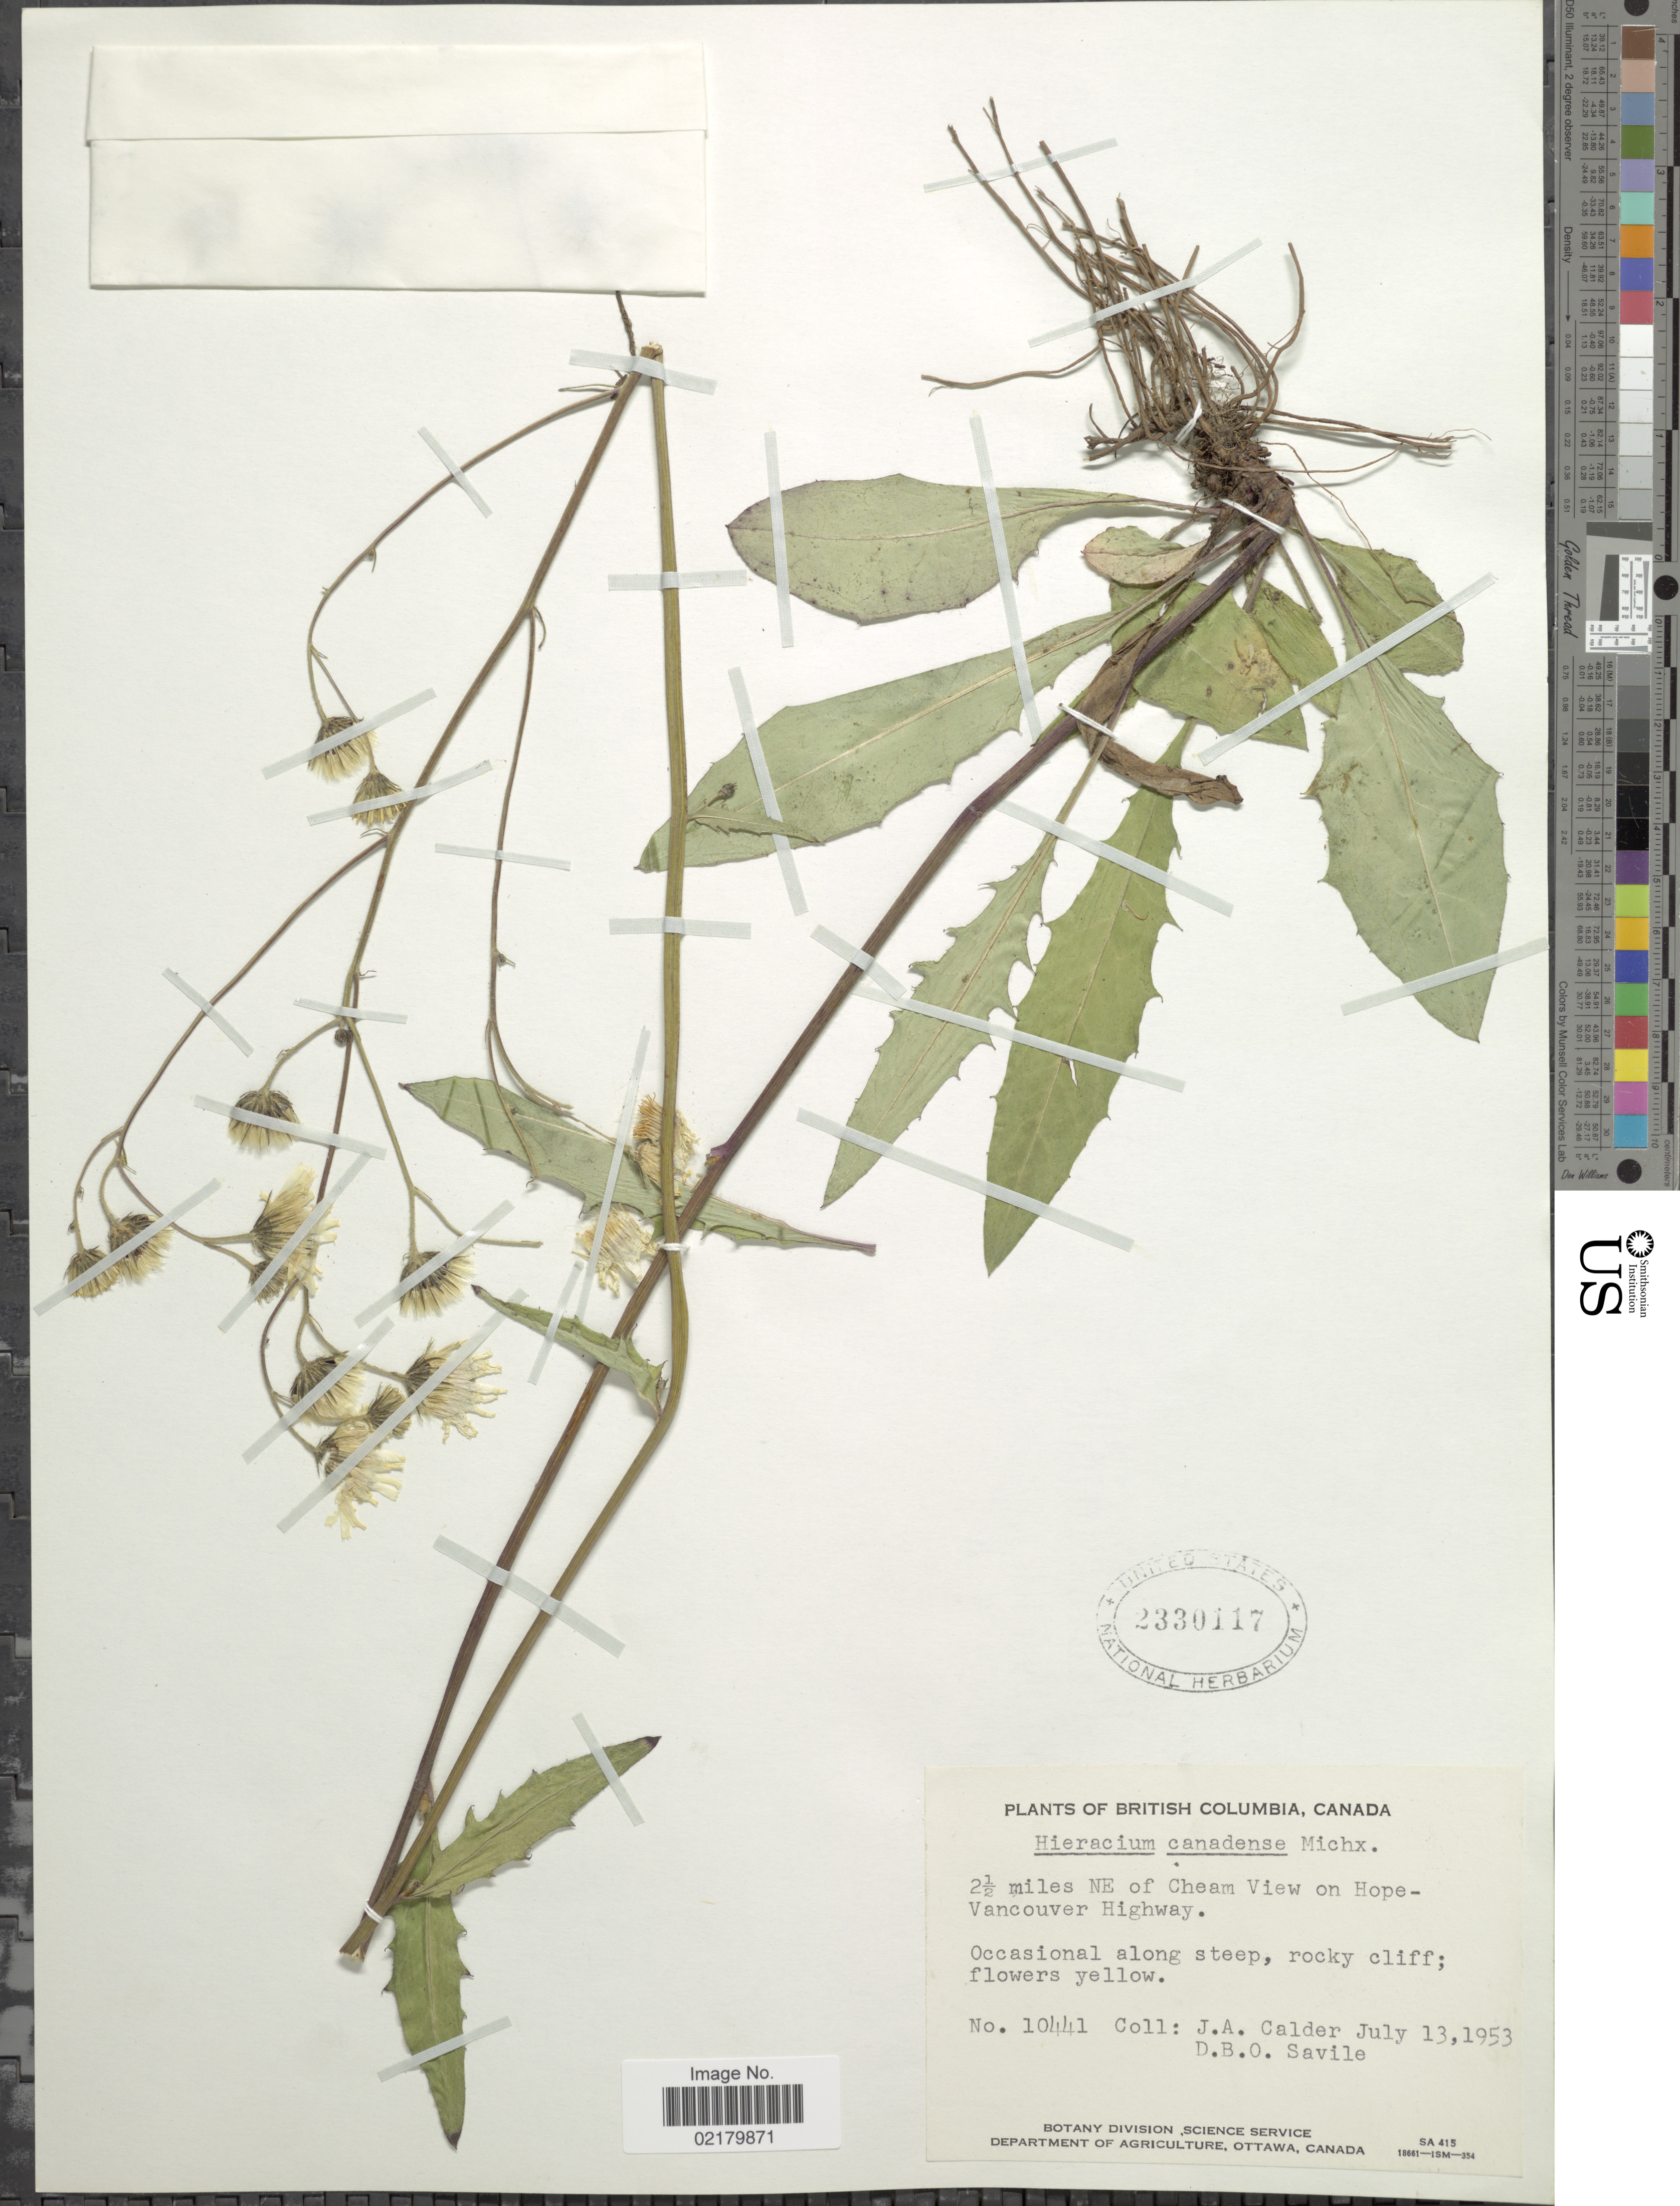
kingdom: Plantae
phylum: Tracheophyta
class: Magnoliopsida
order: Asterales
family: Asteraceae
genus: Hieracium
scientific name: Hieracium canadense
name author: Michx.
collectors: J. A. Calder & D. Savile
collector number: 10441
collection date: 1953-07-13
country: Canada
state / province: British Columbia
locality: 2½ miles NE of Cheam View on Hope-Vancouver Highway, Occasional along steep, rocky cliff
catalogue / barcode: US 2330117